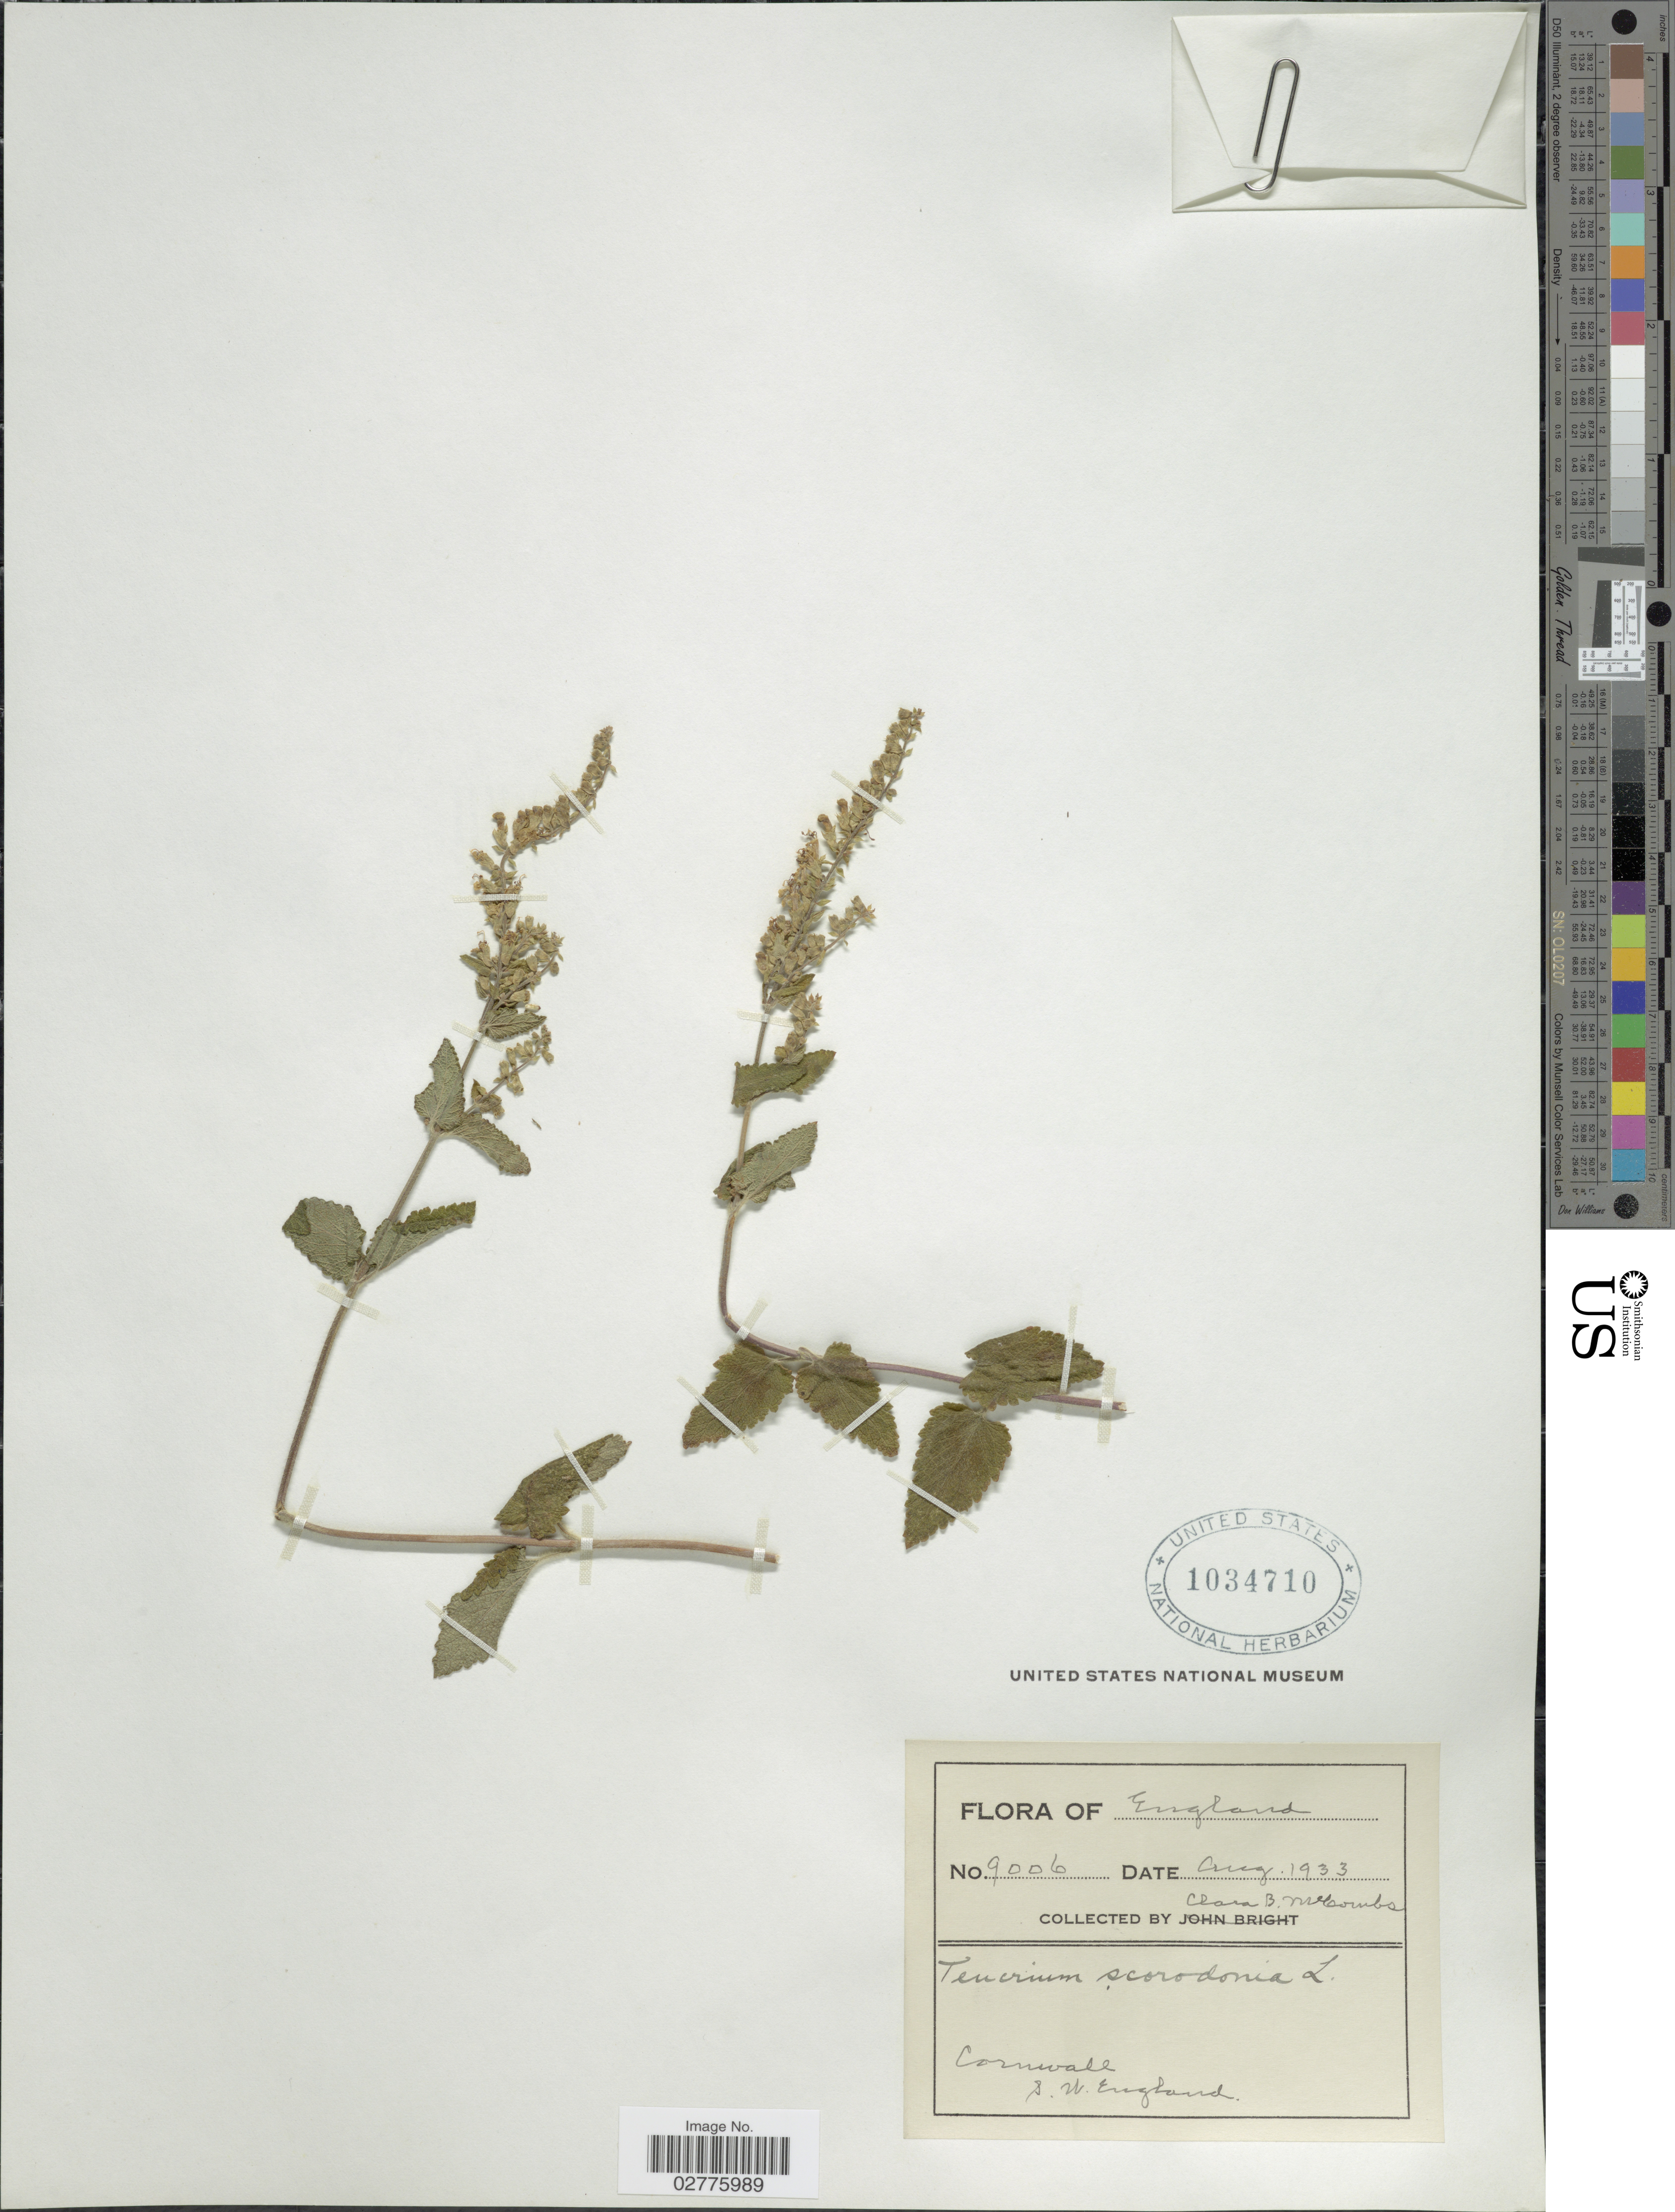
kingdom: Plantae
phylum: Tracheophyta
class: Magnoliopsida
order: Lamiales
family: Lamiaceae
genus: Teucrium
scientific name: Teucrium scorodonia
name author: L.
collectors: C. McCombs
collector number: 9006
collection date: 1933-08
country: United Kingdom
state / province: England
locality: England, Cornwall, S.W. England.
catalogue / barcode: US 1034710